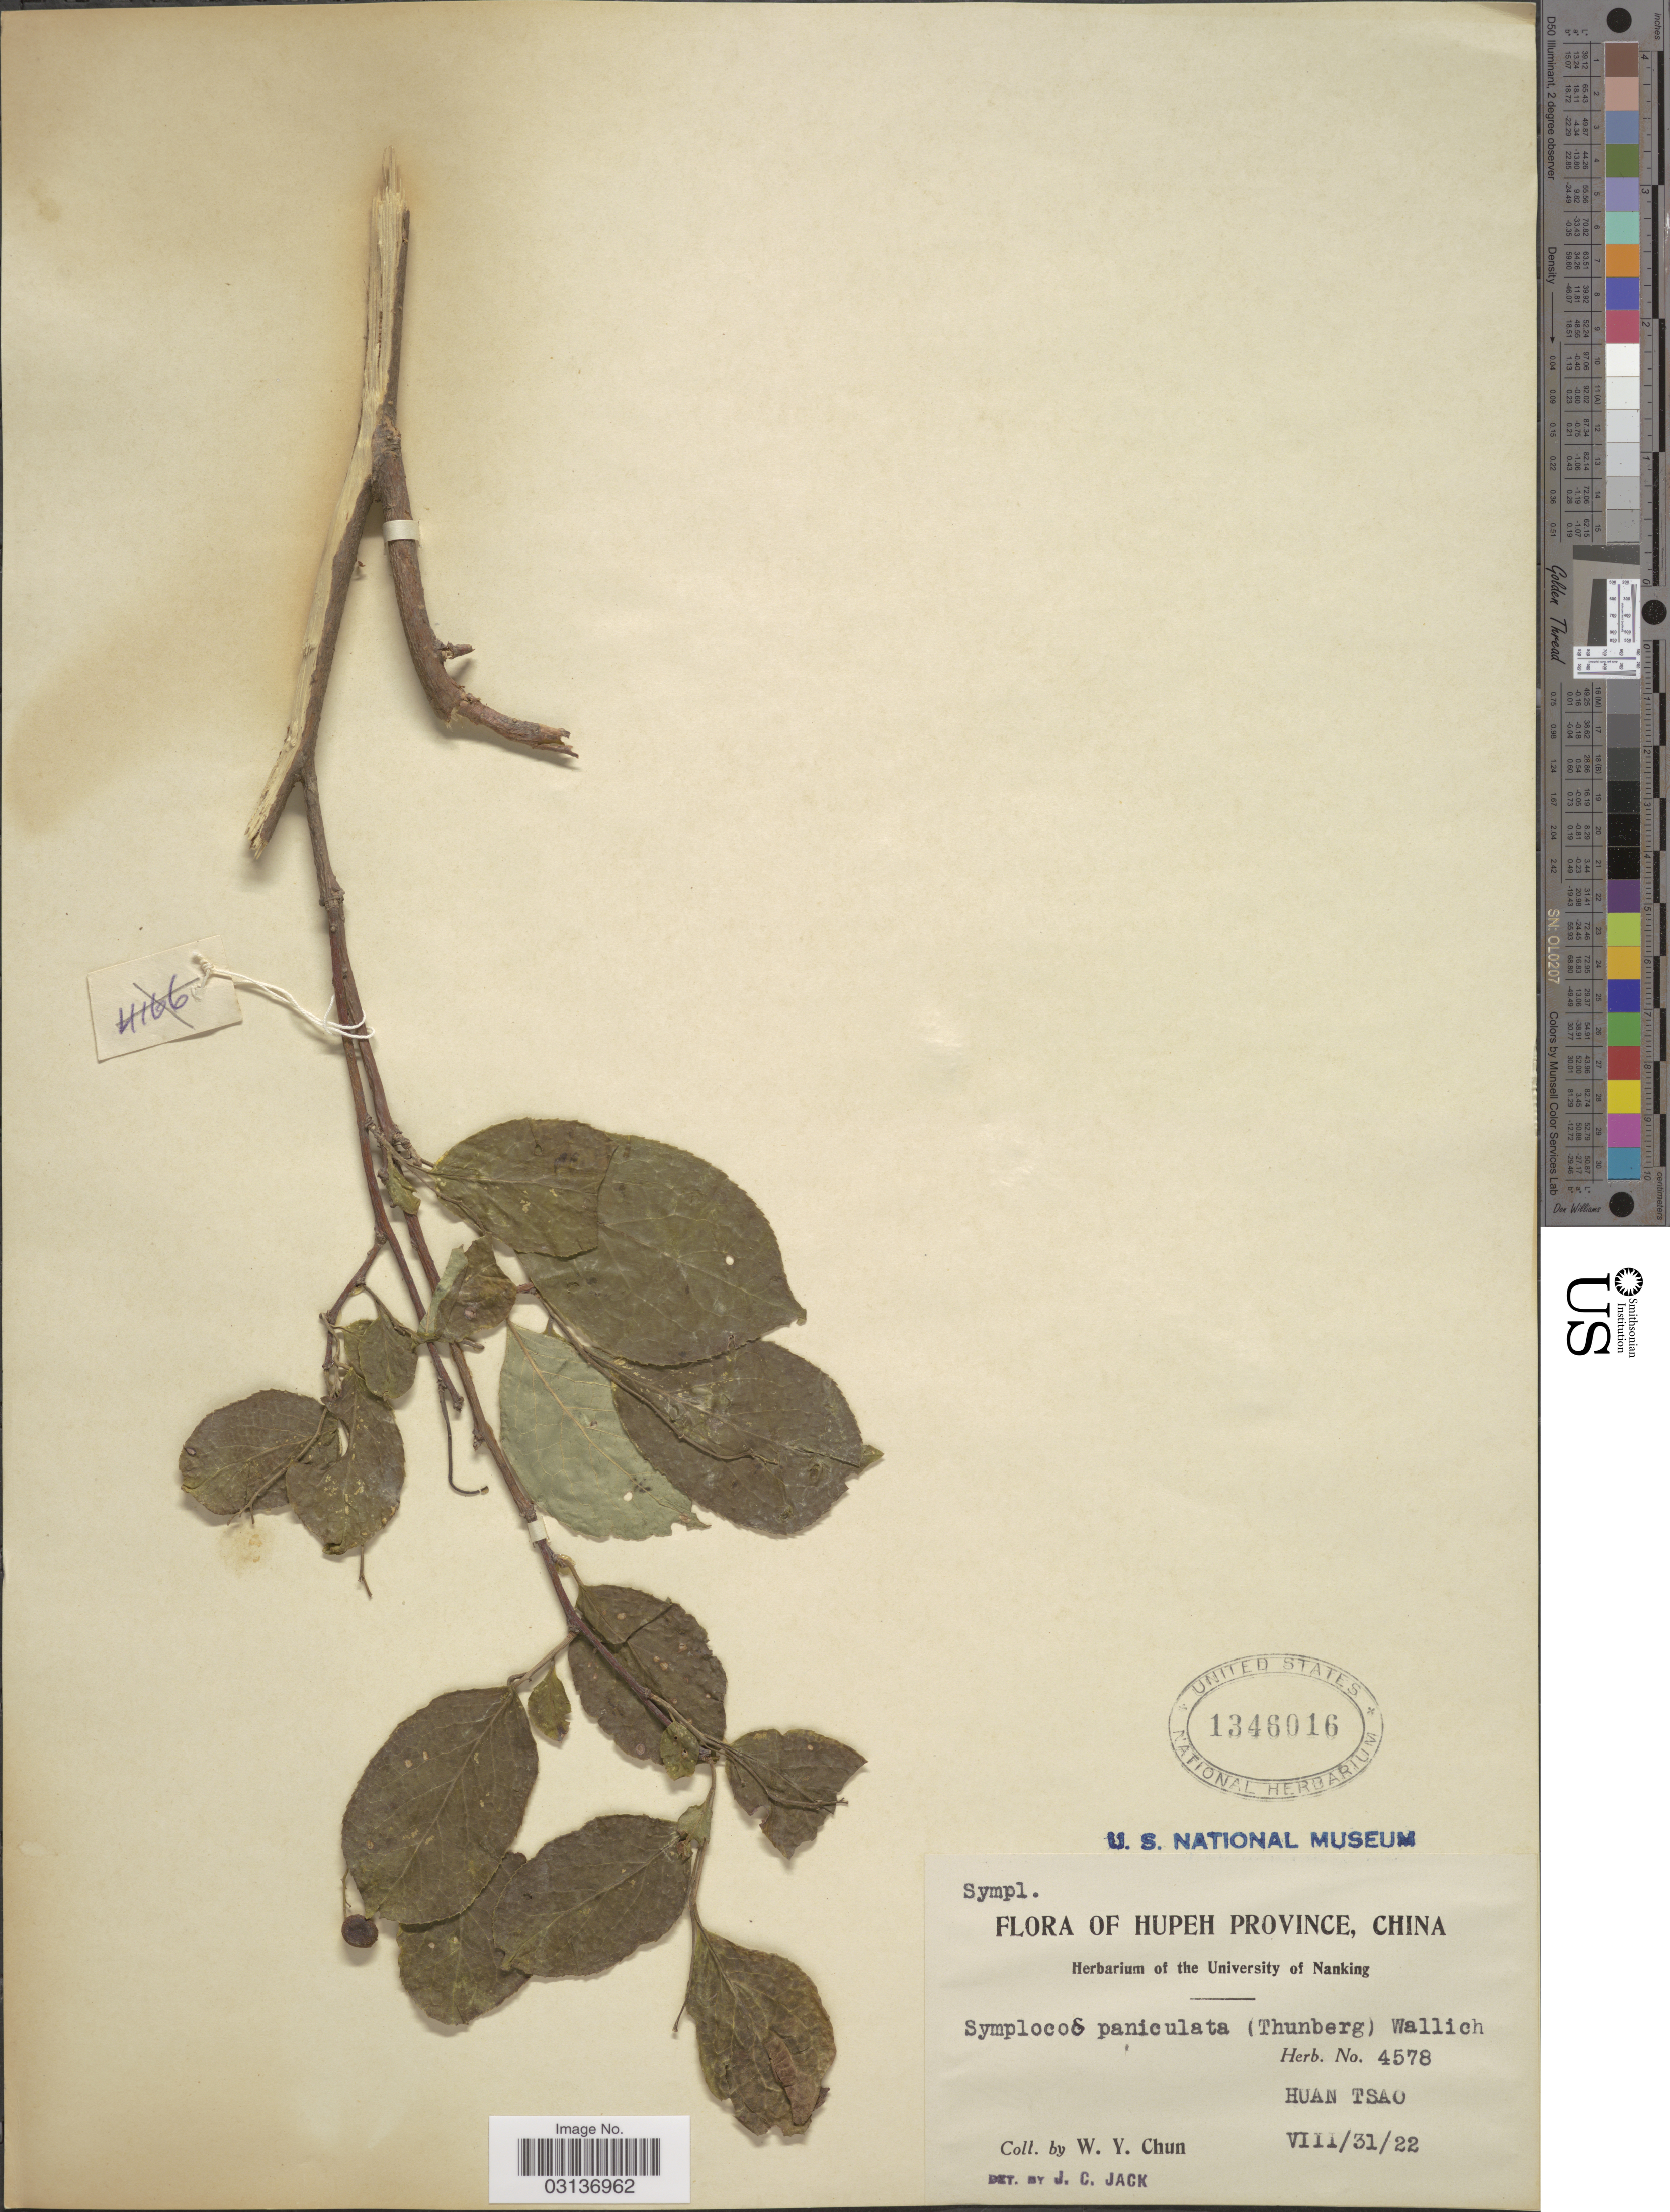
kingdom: Plantae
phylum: Tracheophyta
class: Magnoliopsida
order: Ericales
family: Symplocaceae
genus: Symplocos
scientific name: Symplocos paniculata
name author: Miq.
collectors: W. Y. Chun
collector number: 4578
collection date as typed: Transcribed d/m/y: 31/8/22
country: China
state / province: Hubei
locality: Hupeh Province. Huan Tsao.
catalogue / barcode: US 1346016